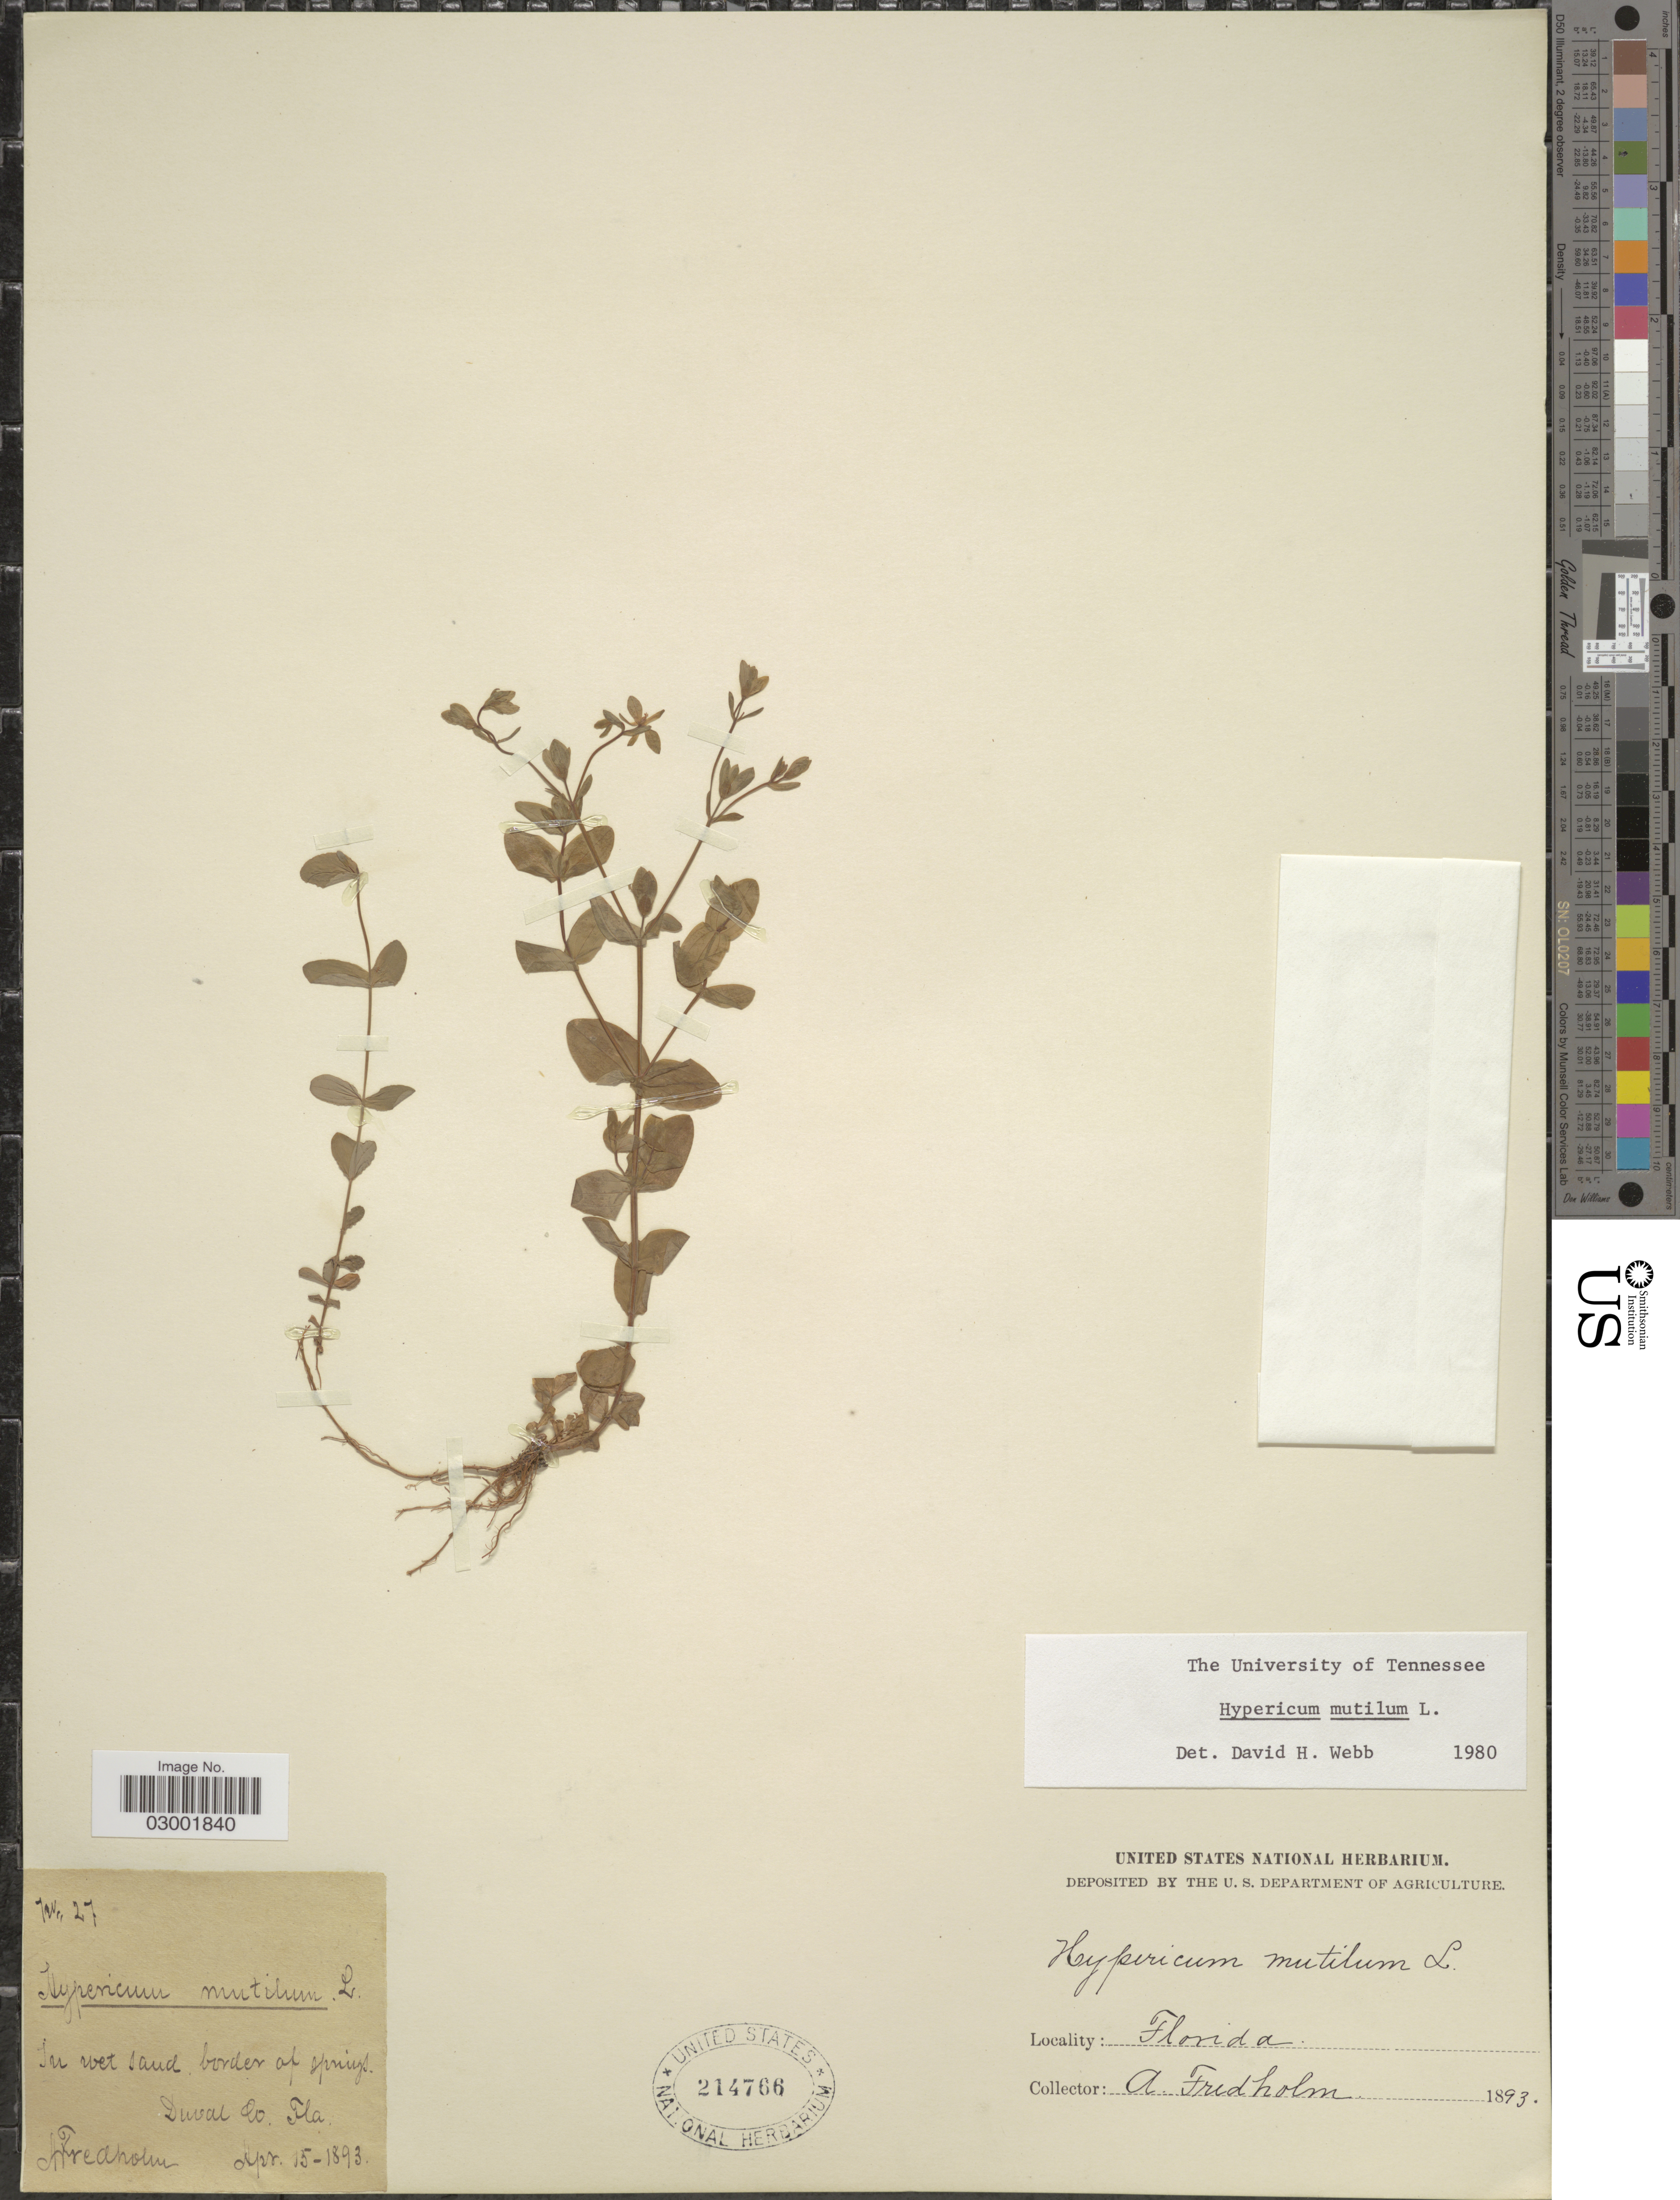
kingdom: Plantae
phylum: Tracheophyta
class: Magnoliopsida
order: Malpighiales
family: Hypericaceae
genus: Hypericum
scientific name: Hypericum mutilum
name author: L.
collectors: A. Fredholm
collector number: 27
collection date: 1893-04-15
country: United States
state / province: Florida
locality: Border of springs, Duval Co.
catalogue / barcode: US 214766